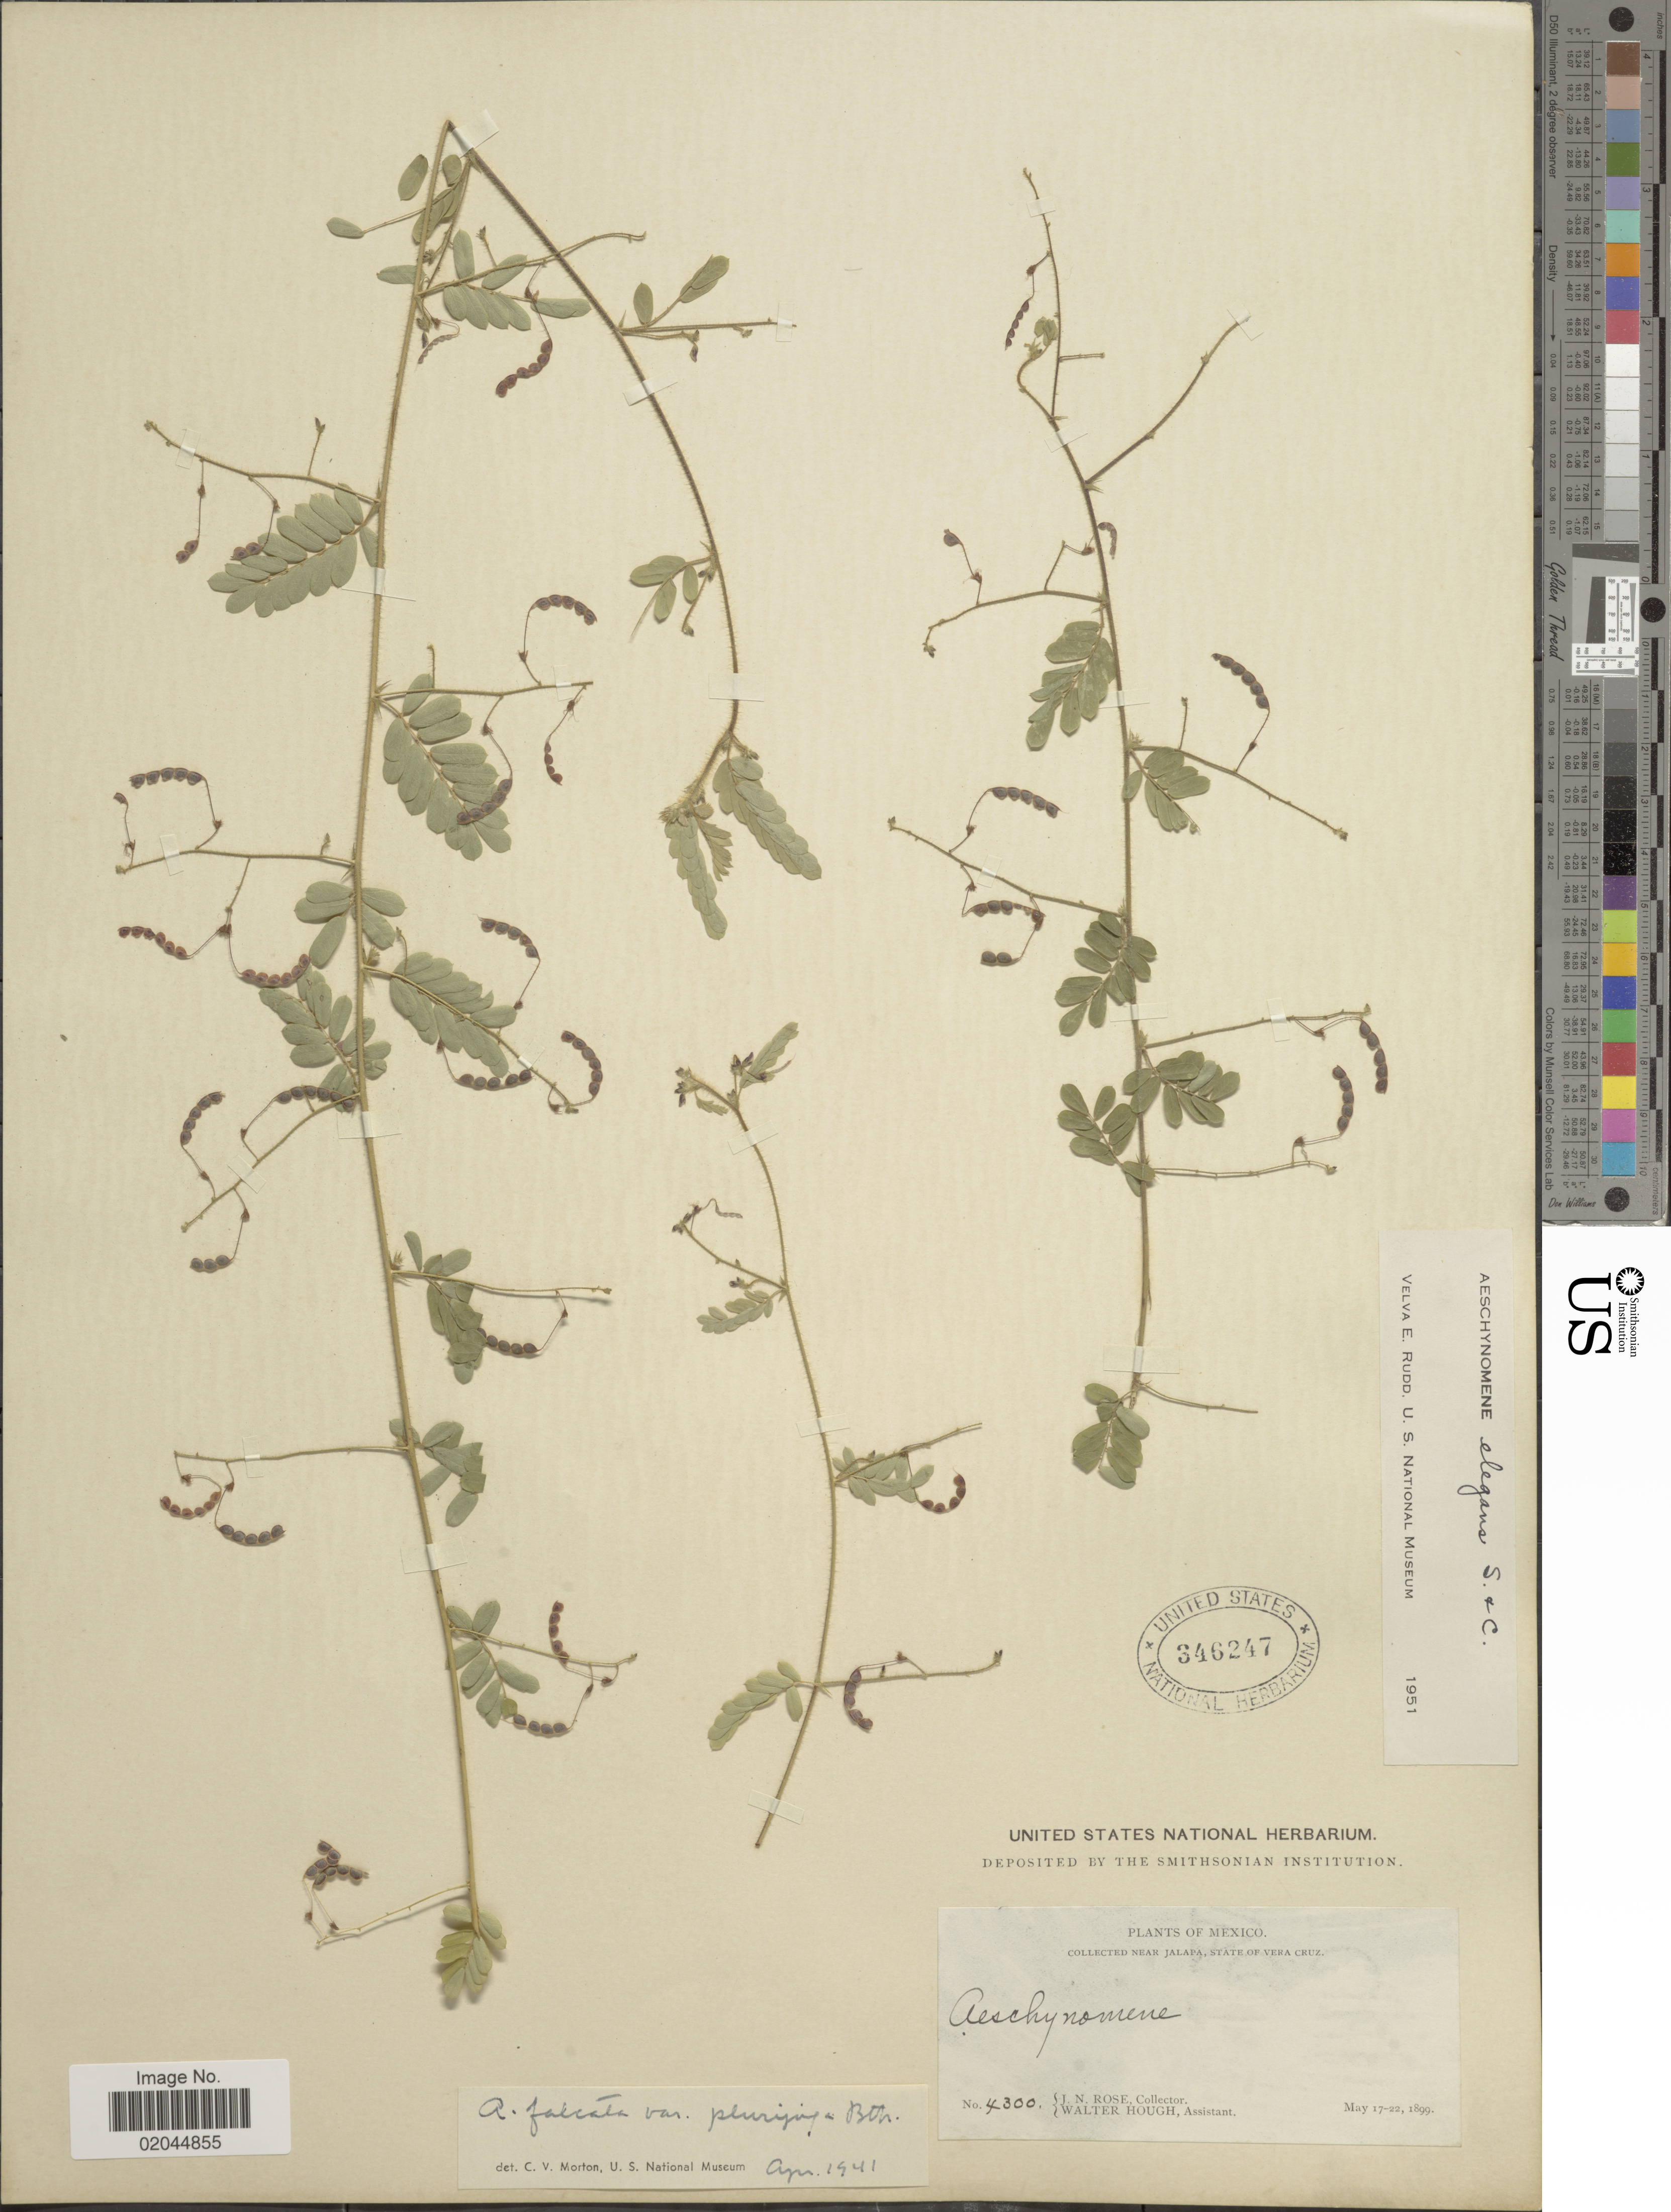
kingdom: Plantae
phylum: Tracheophyta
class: Magnoliopsida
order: Fabales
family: Fabaceae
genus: Aeschynomene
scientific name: Aeschynomene elegans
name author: Cham. ex Schltdl.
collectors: J. N. Rose & W. Hough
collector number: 4300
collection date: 1899-05-17/1899-05-22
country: Mexico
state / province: Veracruz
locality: Near Jalapa, State of Vera Cruz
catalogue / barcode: US 346247